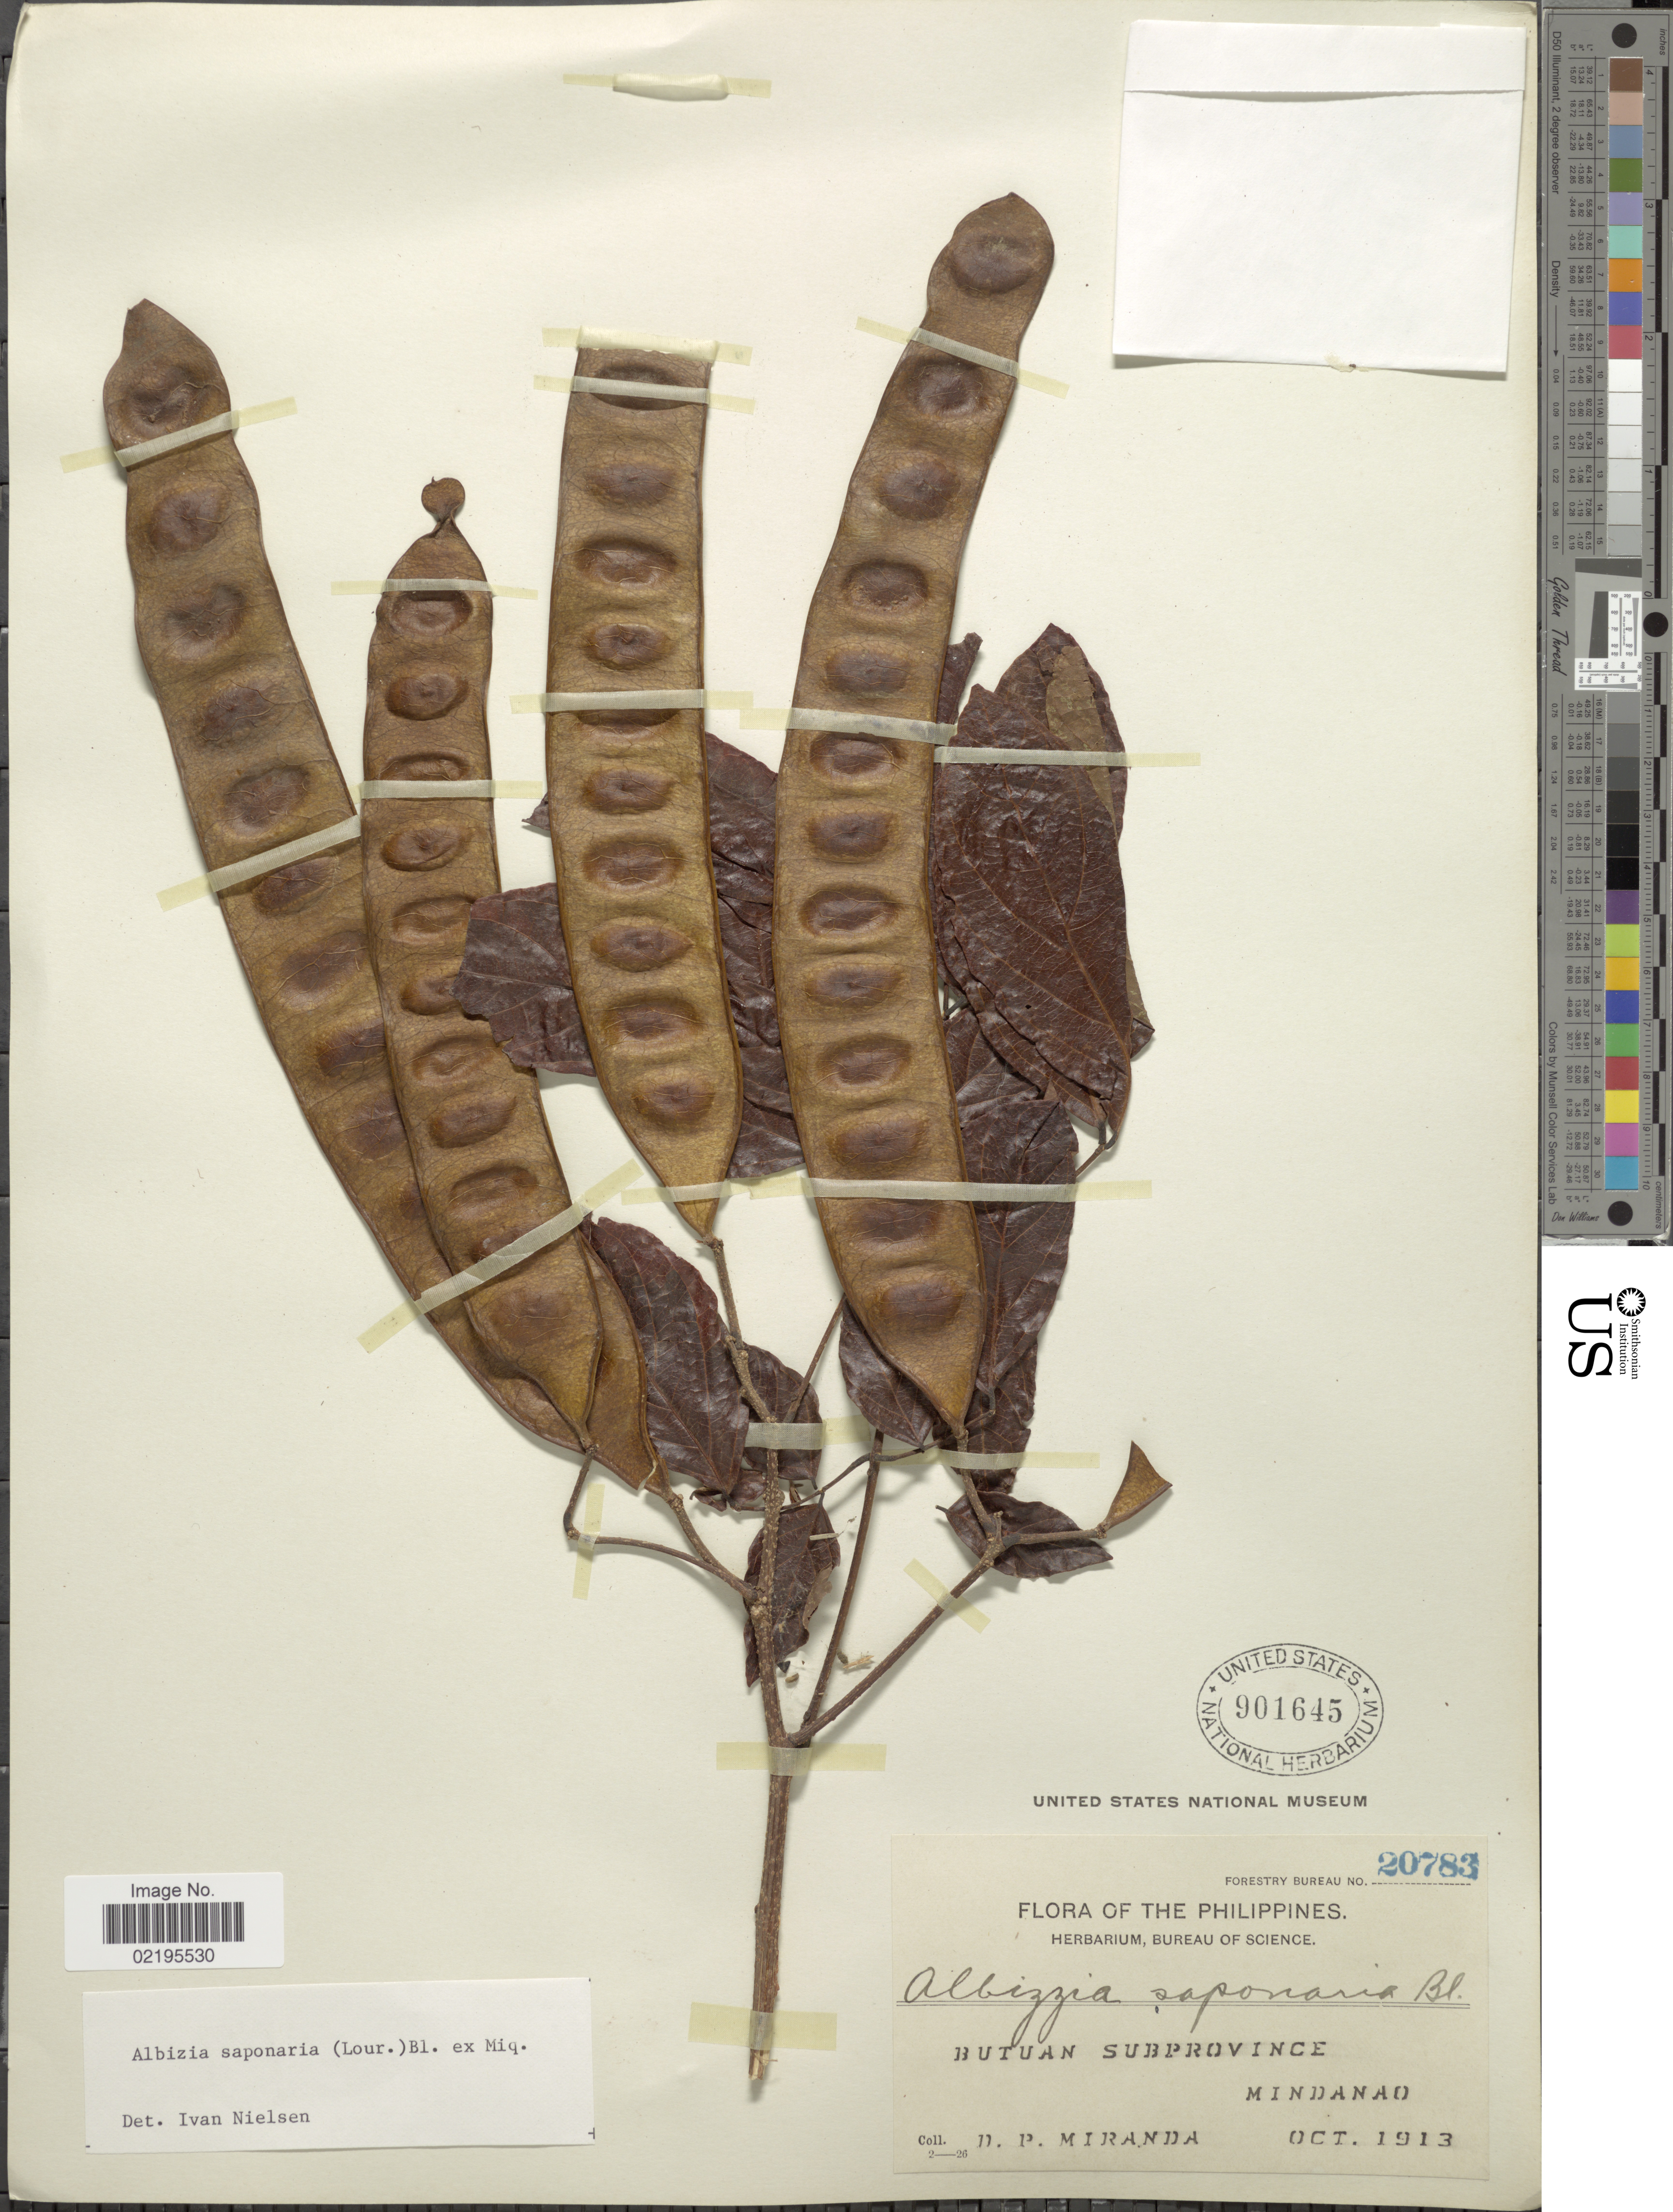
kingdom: Plantae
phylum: Tracheophyta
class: Magnoliopsida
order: Fabales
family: Fabaceae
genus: Albizia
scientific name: Albizia saponaria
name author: (Lour.) Blume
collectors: D. P. Miranda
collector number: Forestry Bureau 20783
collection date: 1913-10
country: Philippines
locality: Butuan Subprovince, Mindanao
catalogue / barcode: US 901645